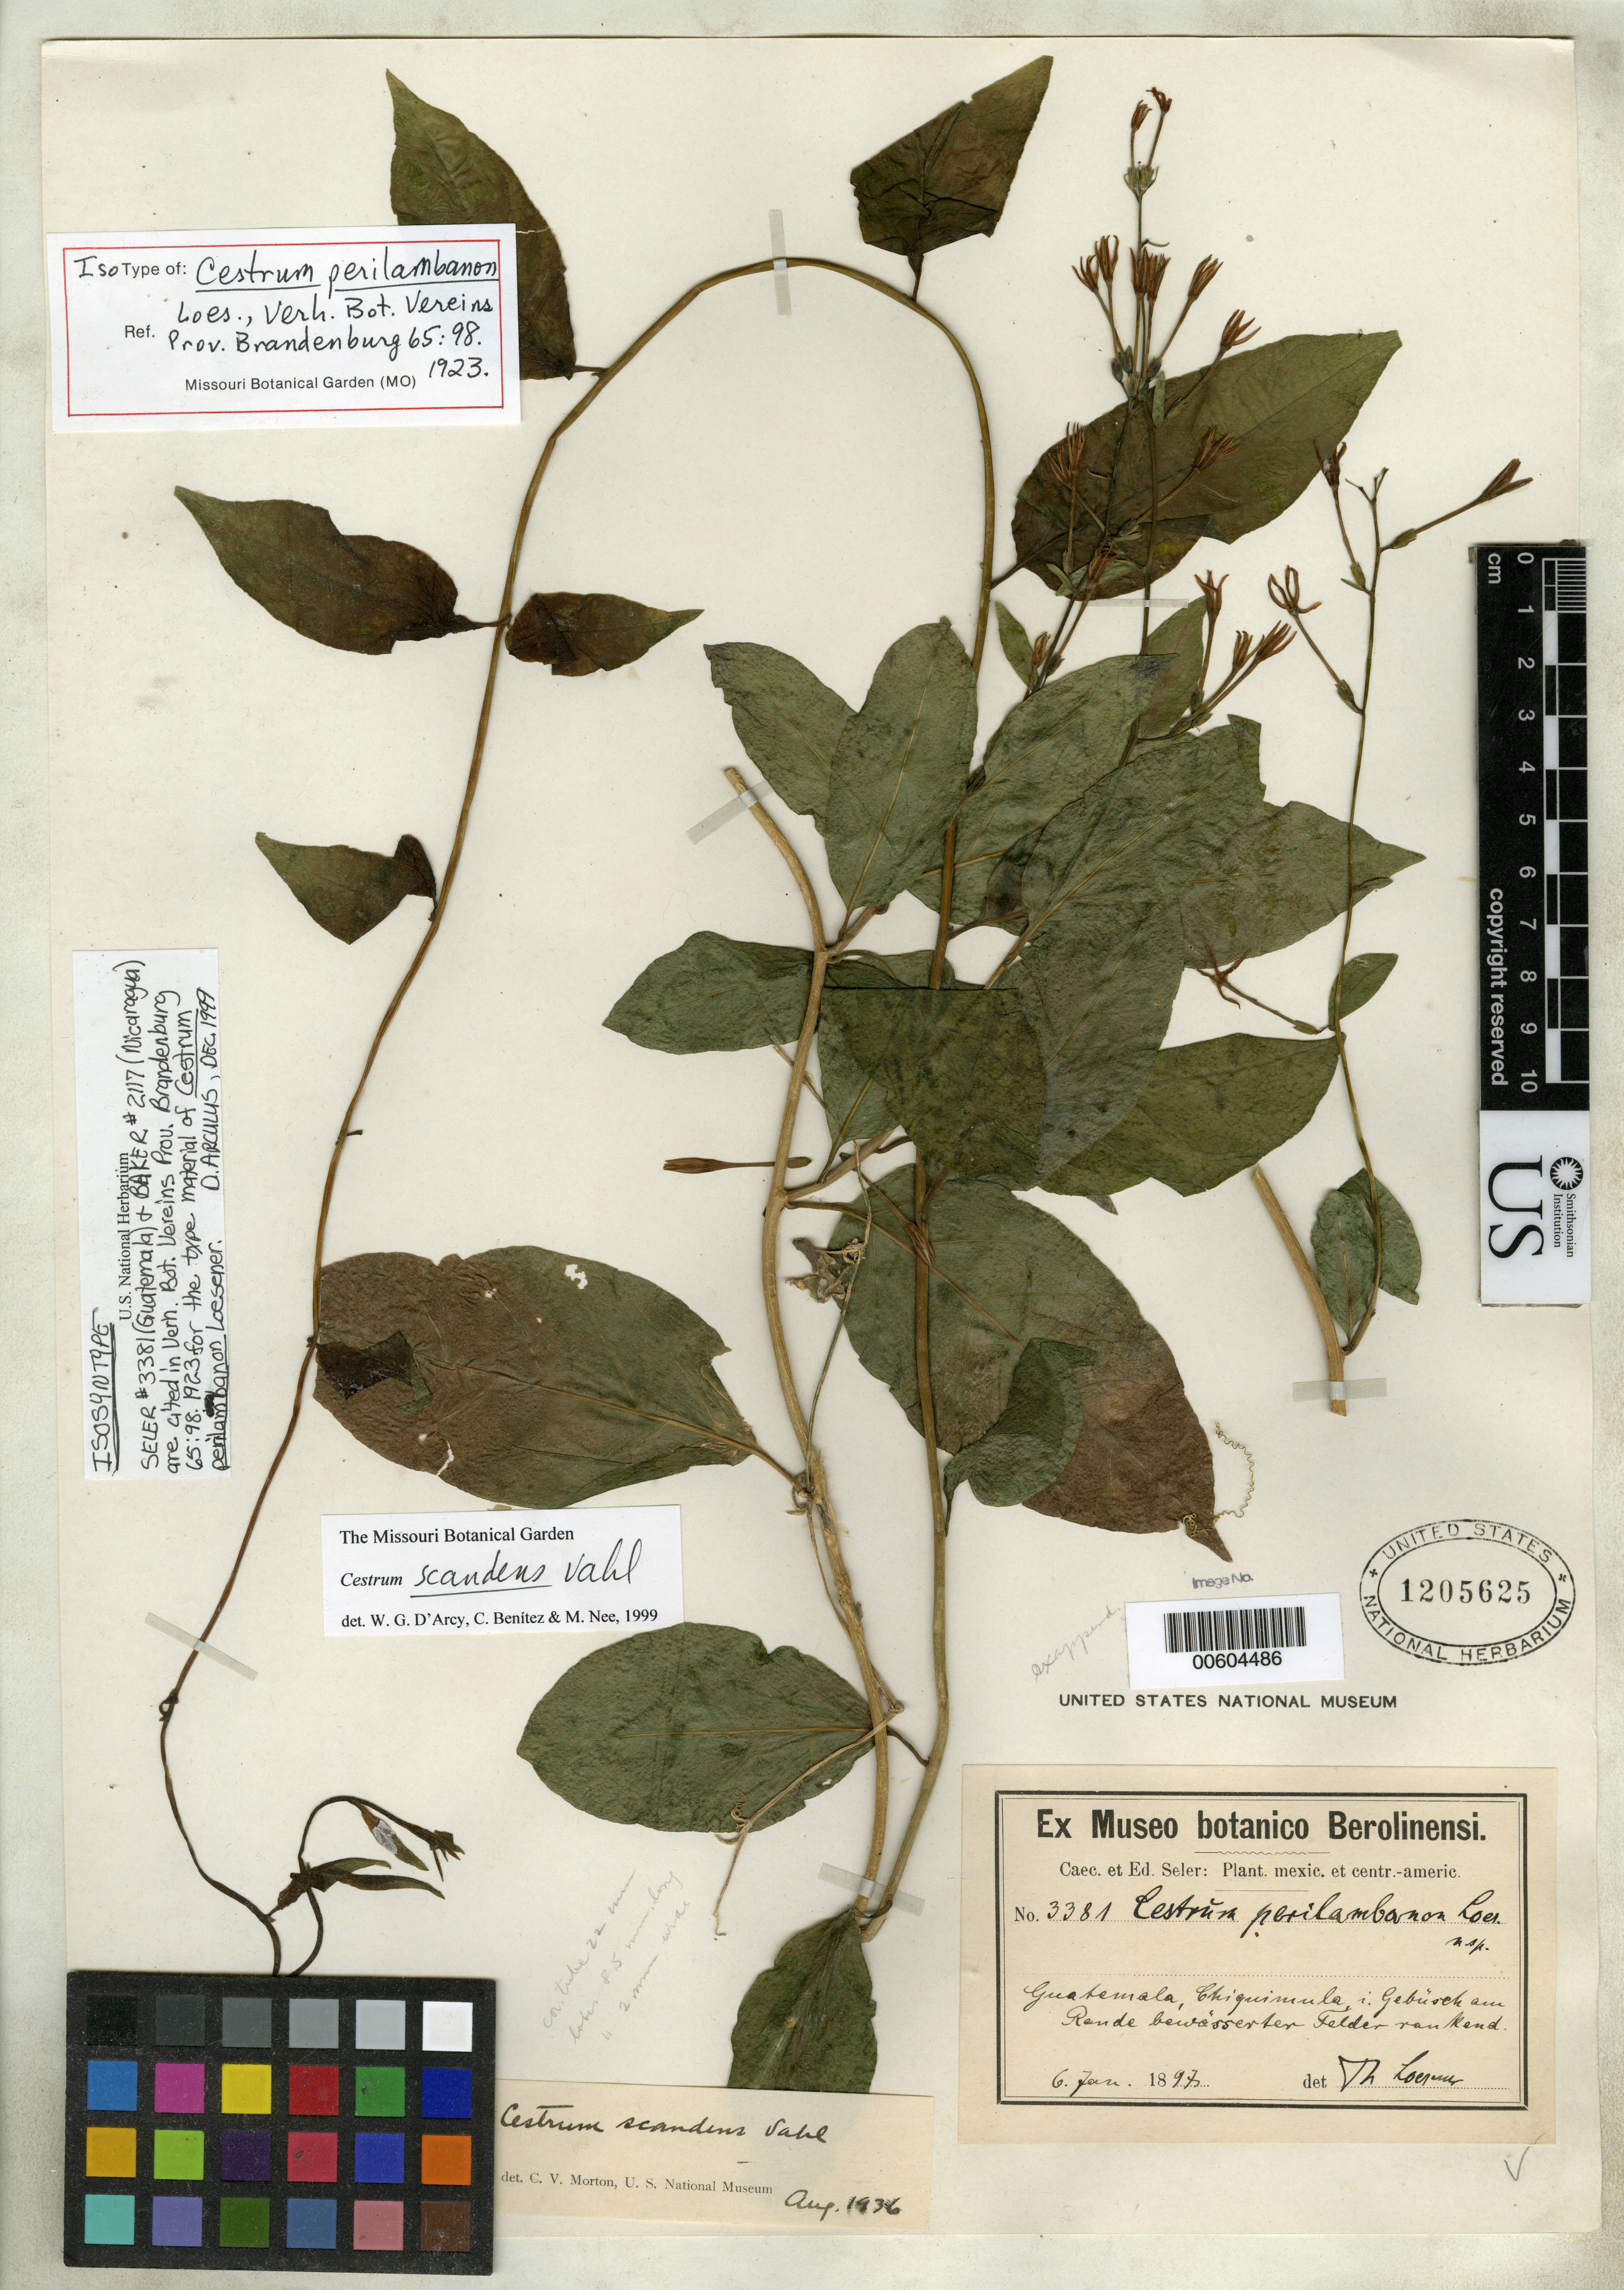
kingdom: Plantae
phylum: Tracheophyta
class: Magnoliopsida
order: Solanales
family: Solanaceae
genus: Cestrum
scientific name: Cestrum perilambanon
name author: Loes.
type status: Isosyntype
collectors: C. Seler & E. Seler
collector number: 3381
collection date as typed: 06 Jan 1897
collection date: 1897-01-06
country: Guatemala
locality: Chiquimula.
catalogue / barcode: US 1205625